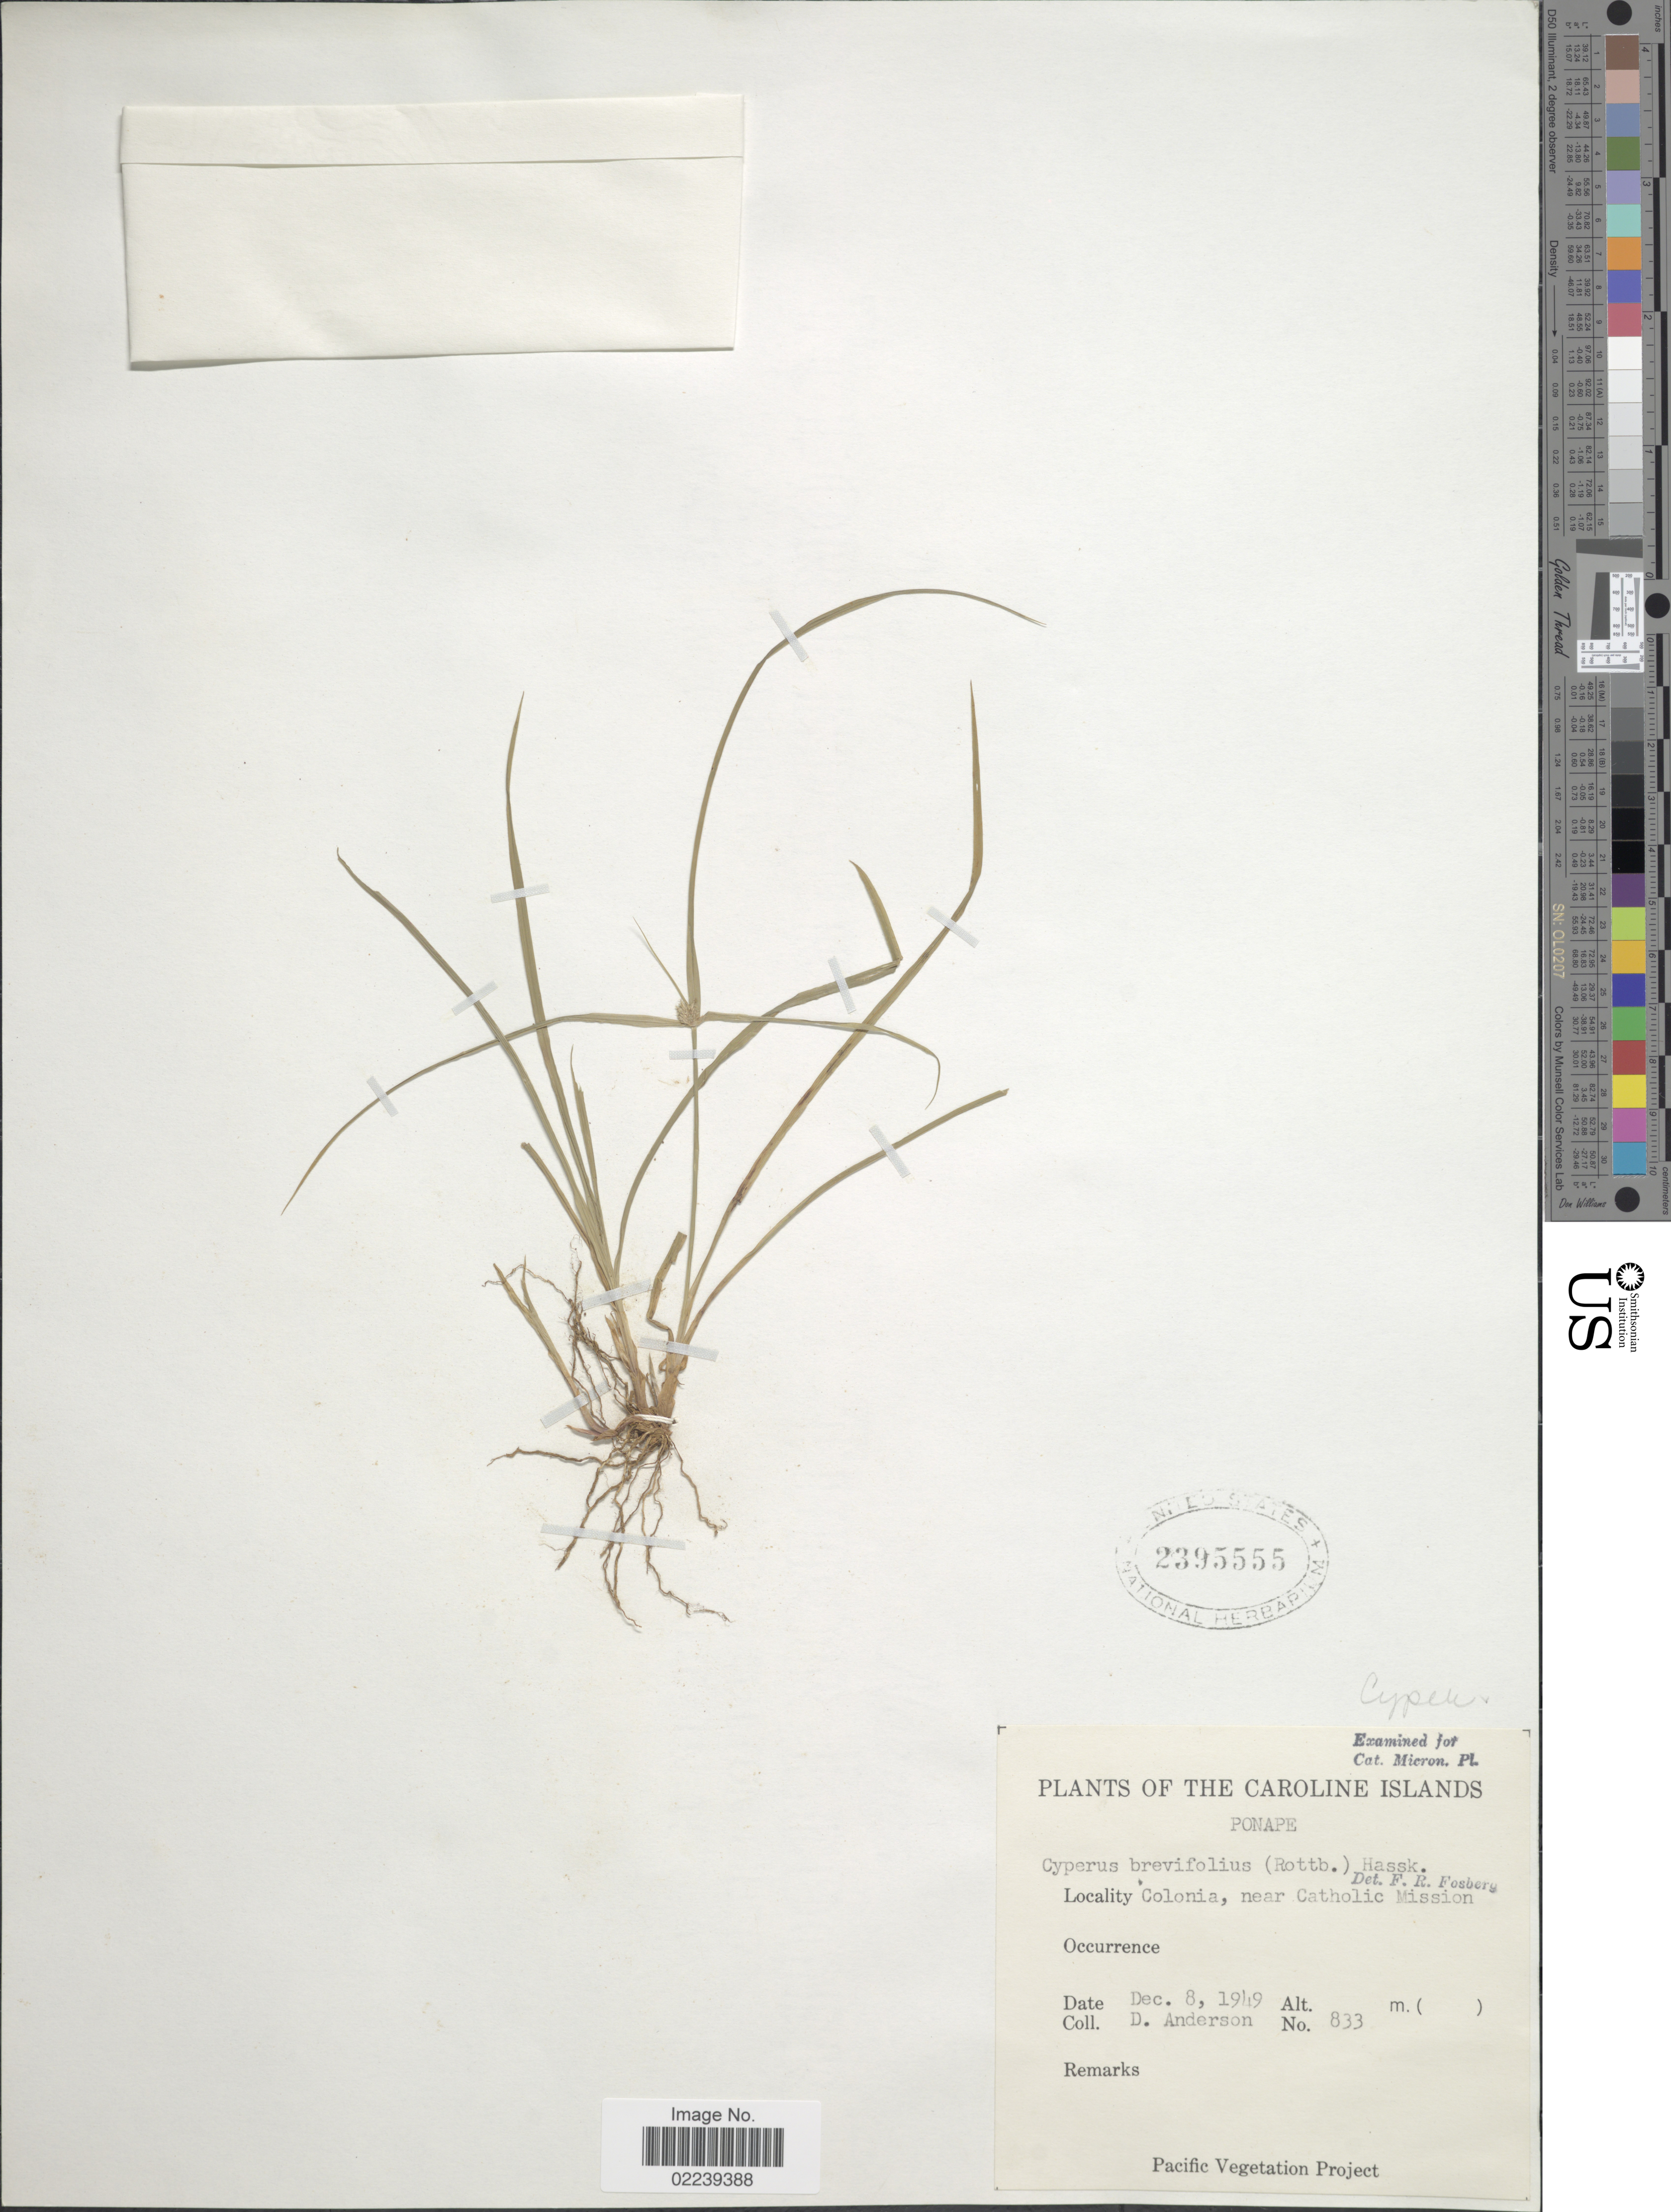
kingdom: Plantae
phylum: Tracheophyta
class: Liliopsida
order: Poales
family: Cyperaceae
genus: Cyperus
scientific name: Cyperus brevifolius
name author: (Rottb.) Hassk.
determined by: Strong, M. T., (US), Smithsonian Institution - National Museum of Natural History (UNITED STATES)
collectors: D. Anderson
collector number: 833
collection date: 1949-12-08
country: Micronesia, Federated States of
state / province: Pohnpei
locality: The Caroline Islands, Ponape, Colonia, near Catholic Mission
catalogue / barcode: US 2395555